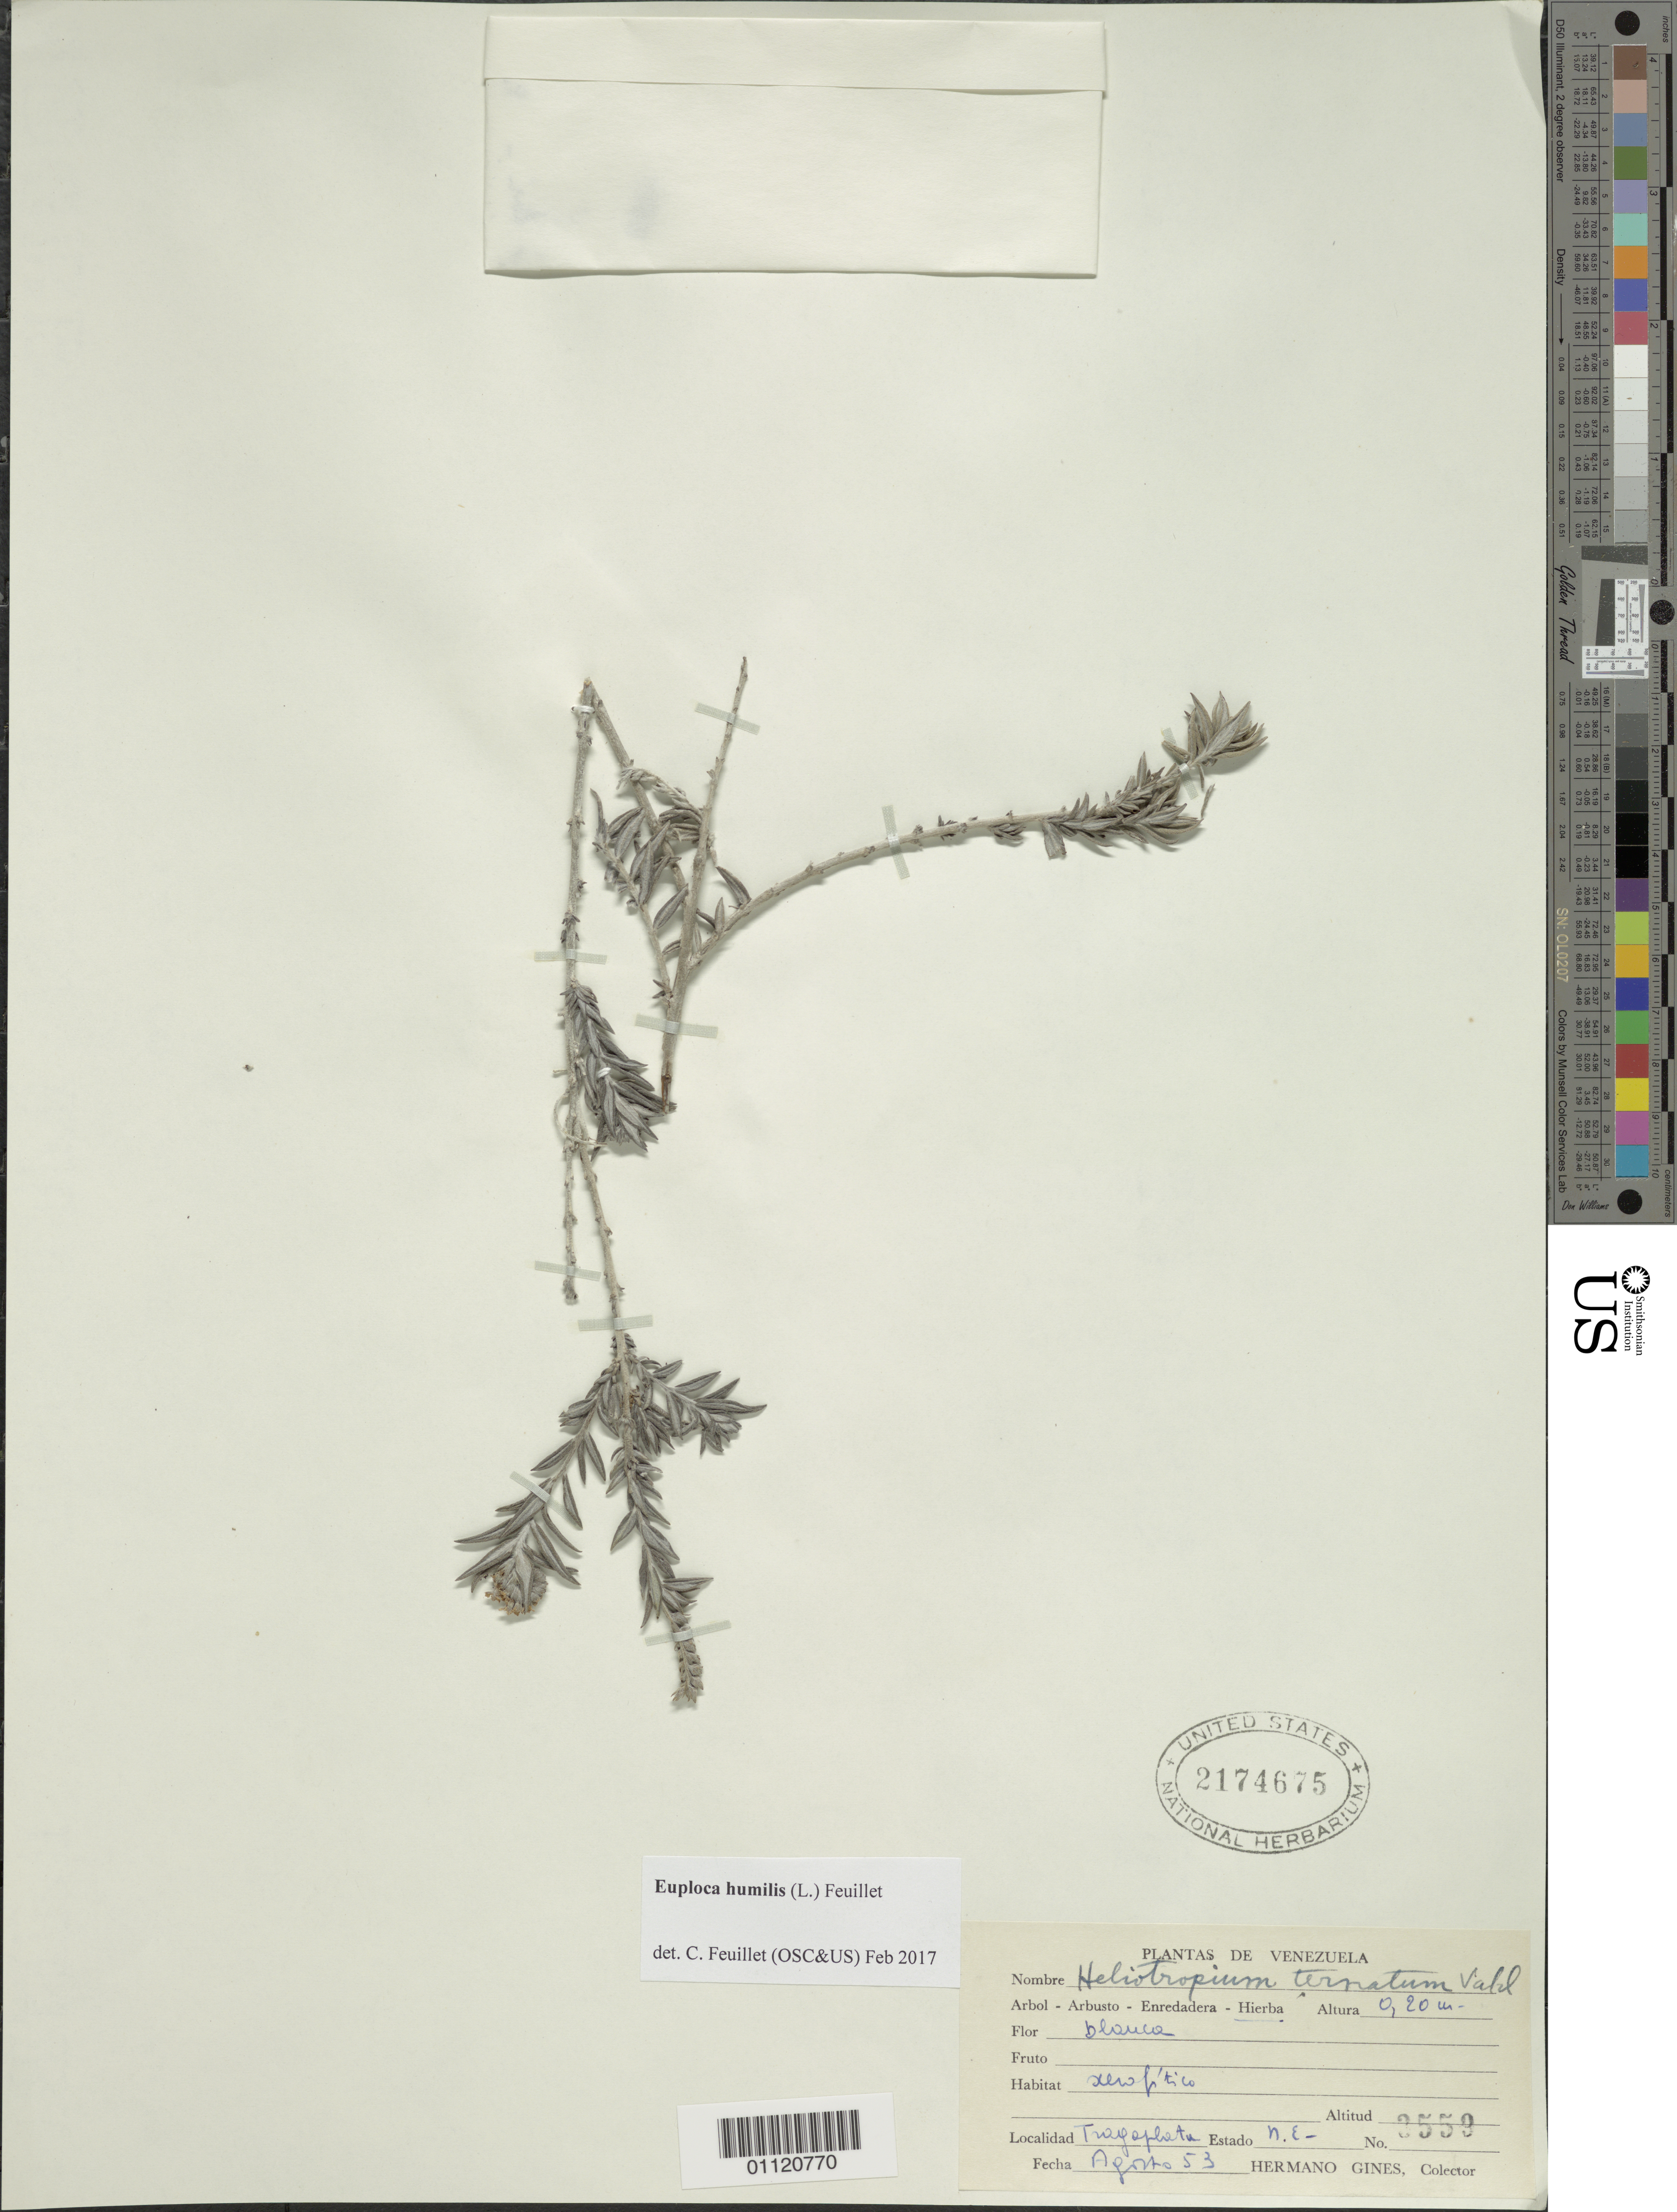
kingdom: Plantae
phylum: Tracheophyta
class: Magnoliopsida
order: Boraginales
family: Heliotropiaceae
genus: Heliotropium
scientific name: Heliotropium ternatum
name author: Vahl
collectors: Bro. Gines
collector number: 3559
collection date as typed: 01 Aug 1953 to 31 Aug 1953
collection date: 1953-08-01/1953-08-31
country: Venezuela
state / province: Nueva Esparta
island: Margarita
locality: Tragaplata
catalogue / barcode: US 2174675